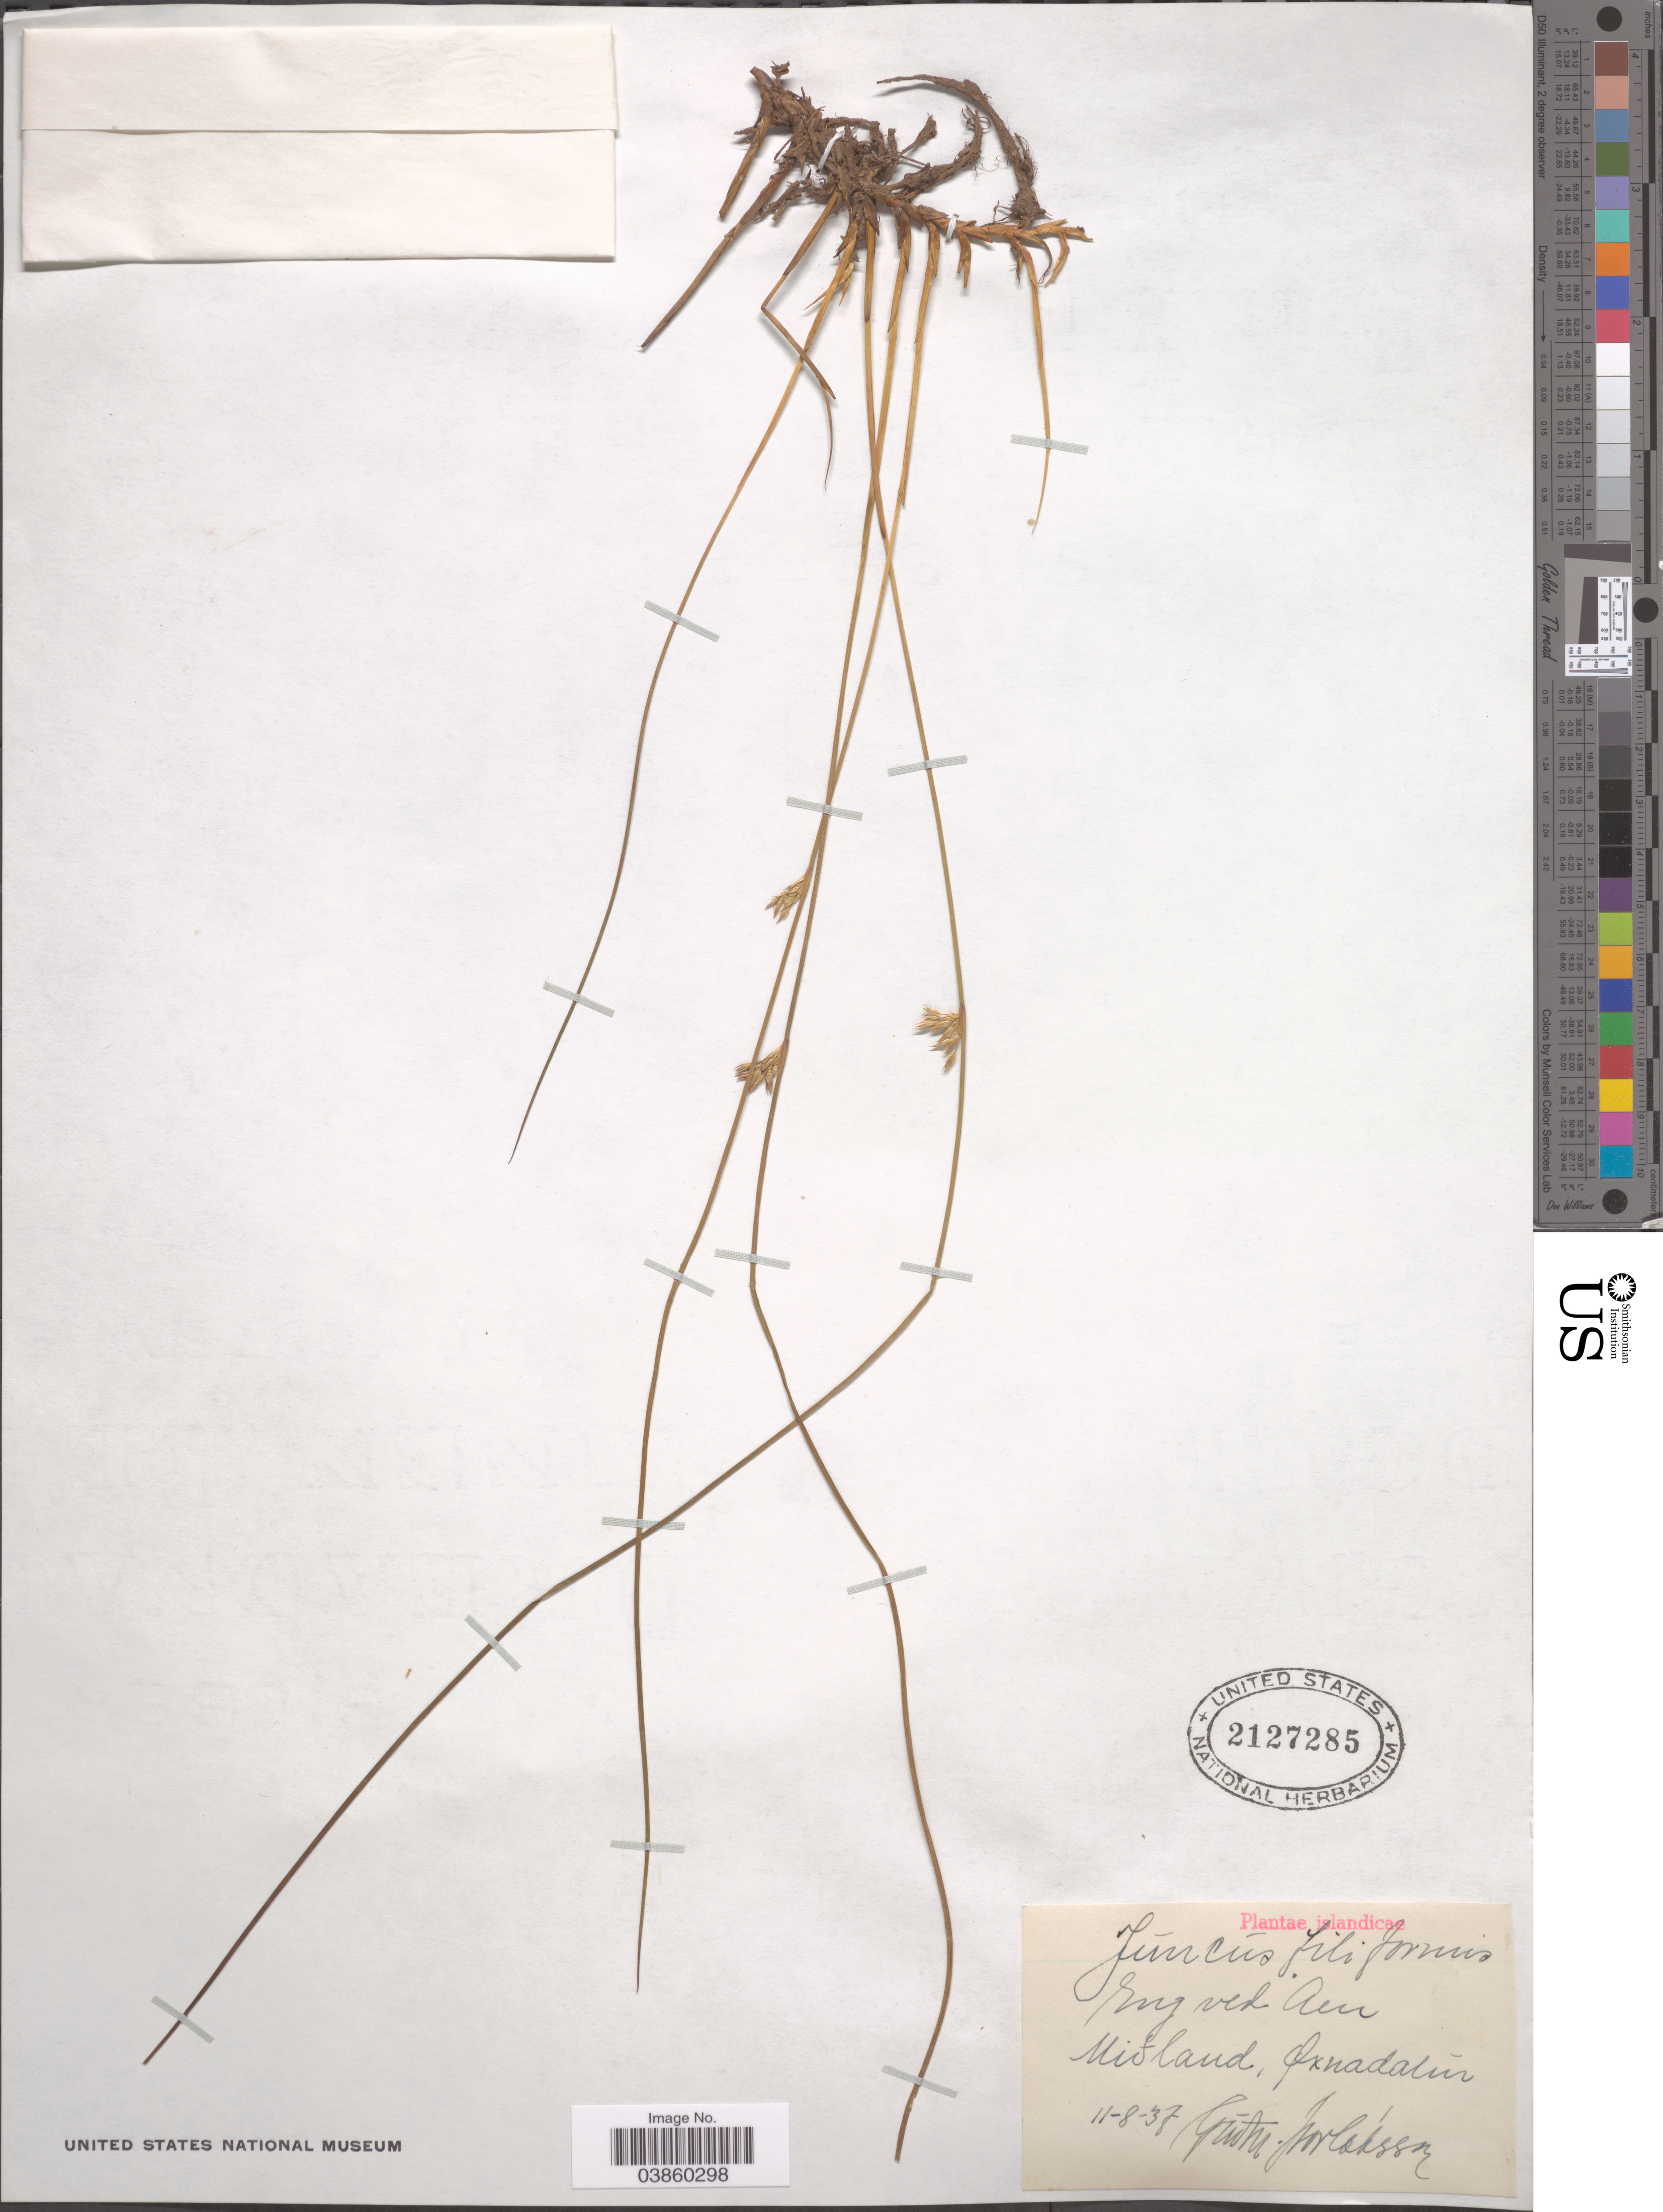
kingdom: Plantae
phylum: Tracheophyta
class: Liliopsida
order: Poales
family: Juncaceae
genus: Juncus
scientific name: Juncus filiformis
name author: L.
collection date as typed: Transcribed d/m/y: 11/8/37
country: Iceland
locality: Islandicae. Midland, Oxnadalur.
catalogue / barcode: US 2127285